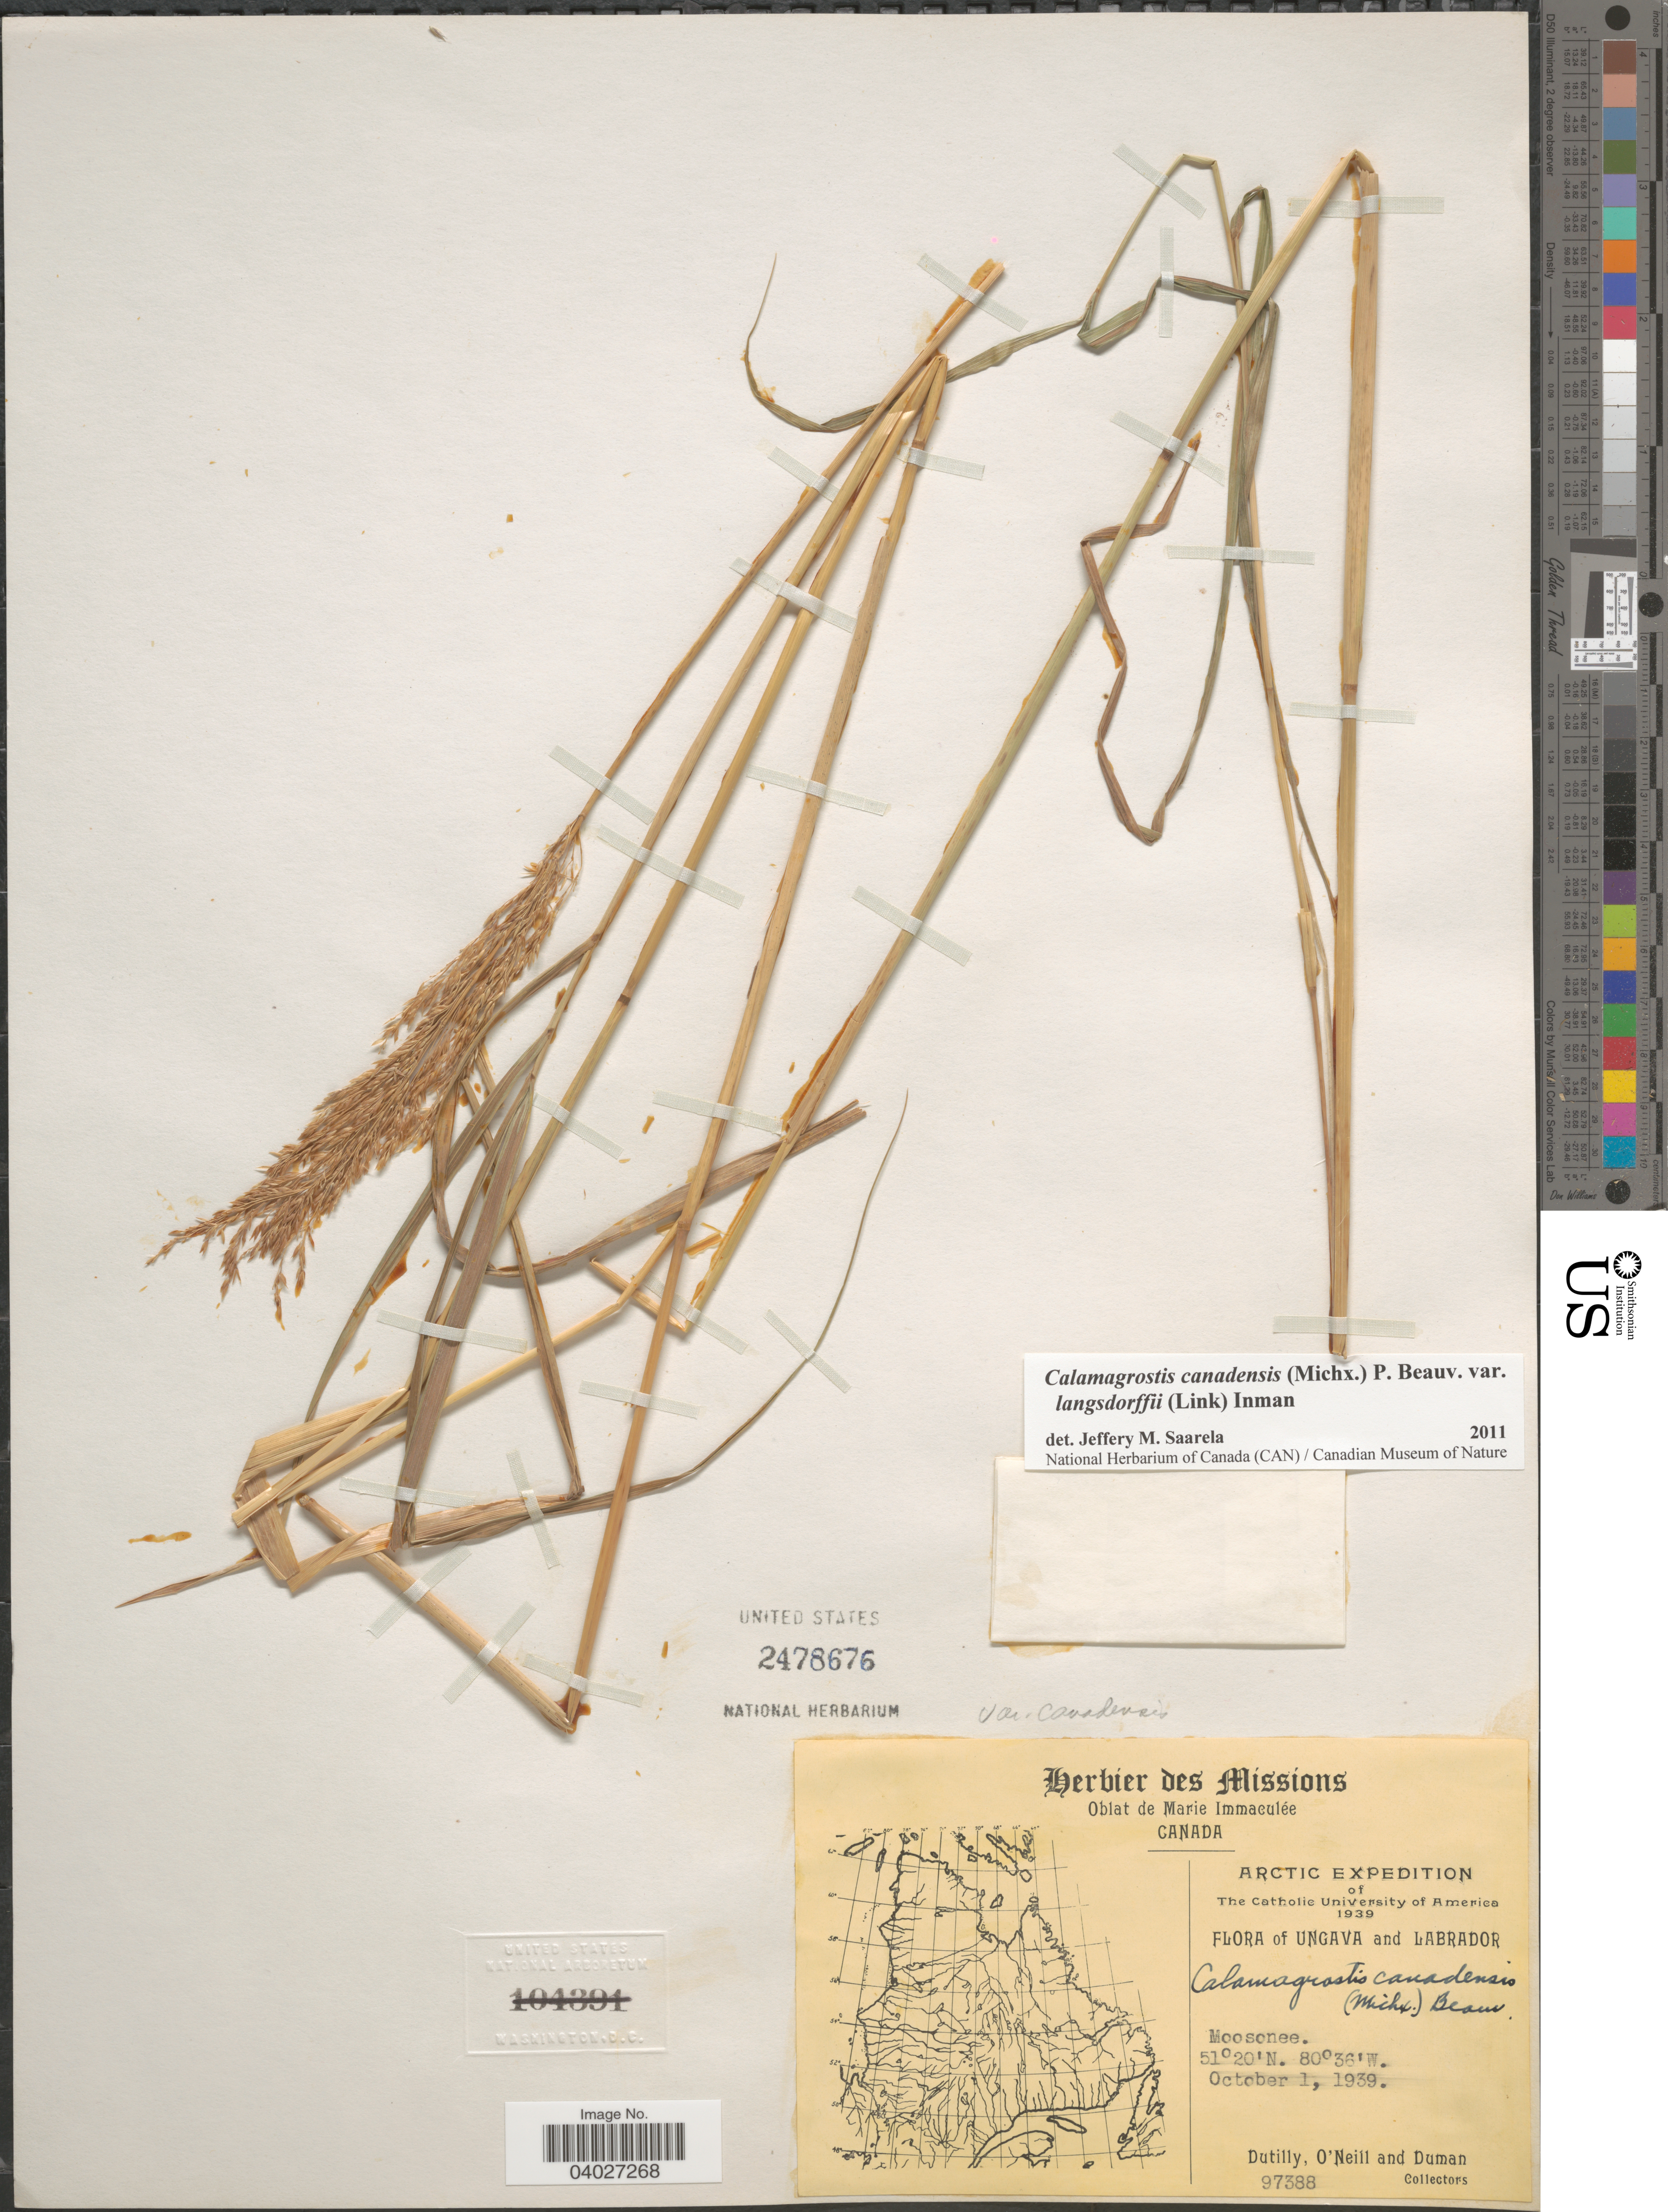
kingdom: Plantae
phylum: Tracheophyta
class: Liliopsida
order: Poales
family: Poaceae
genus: Calamagrostis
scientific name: Calamagrostis canadensis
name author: (Michx.) P. Beauv.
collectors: -. Dutilly, -. O'Neill & -. Duman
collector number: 97388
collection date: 1939-10-01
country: Canada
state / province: Newfoundland and Labrador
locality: Ungava and Labrador. Moosonee.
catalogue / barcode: US 2478676